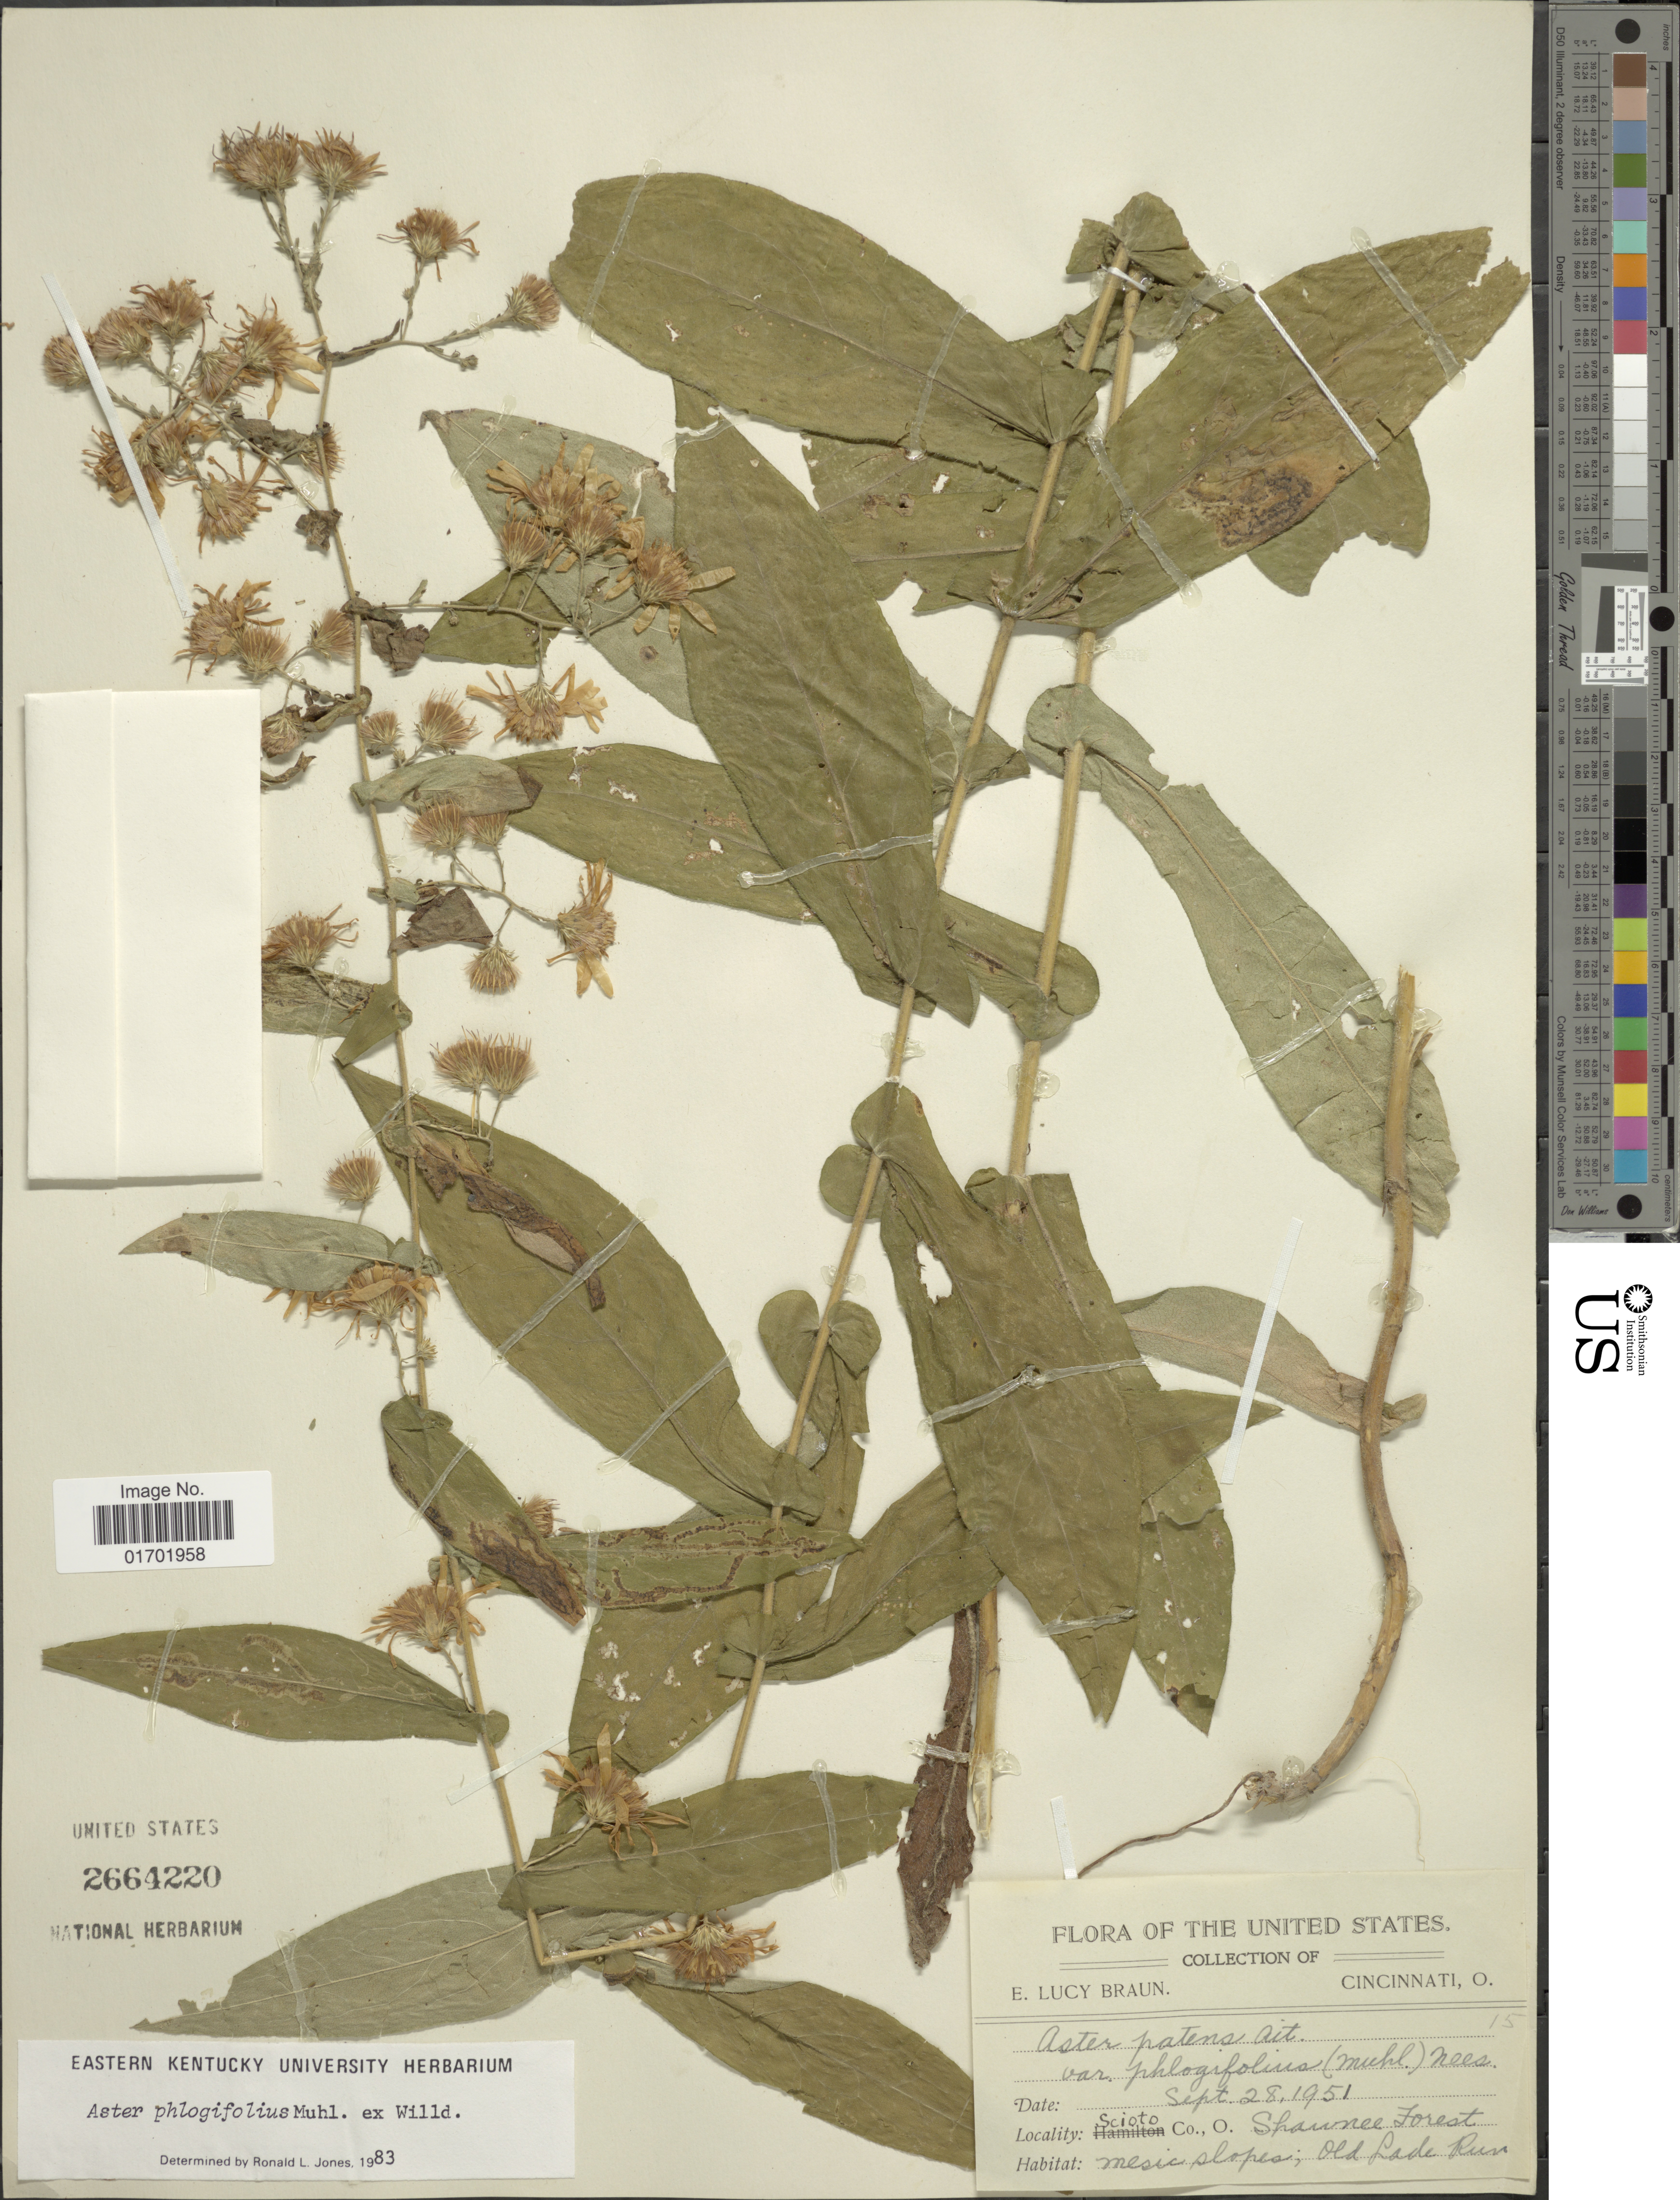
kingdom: Plantae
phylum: Tracheophyta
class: Magnoliopsida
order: Asterales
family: Asteraceae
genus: Symphyotrichum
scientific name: Symphyotrichum phlogifolium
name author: (Muhl. ex Willd.) G.L. Nesom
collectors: E. L. Braun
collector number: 15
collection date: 1951-09-28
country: United States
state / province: Ohio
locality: United States, Scioto Co., O., Shawnee Forest, Old Lade Run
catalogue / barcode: US 2664220